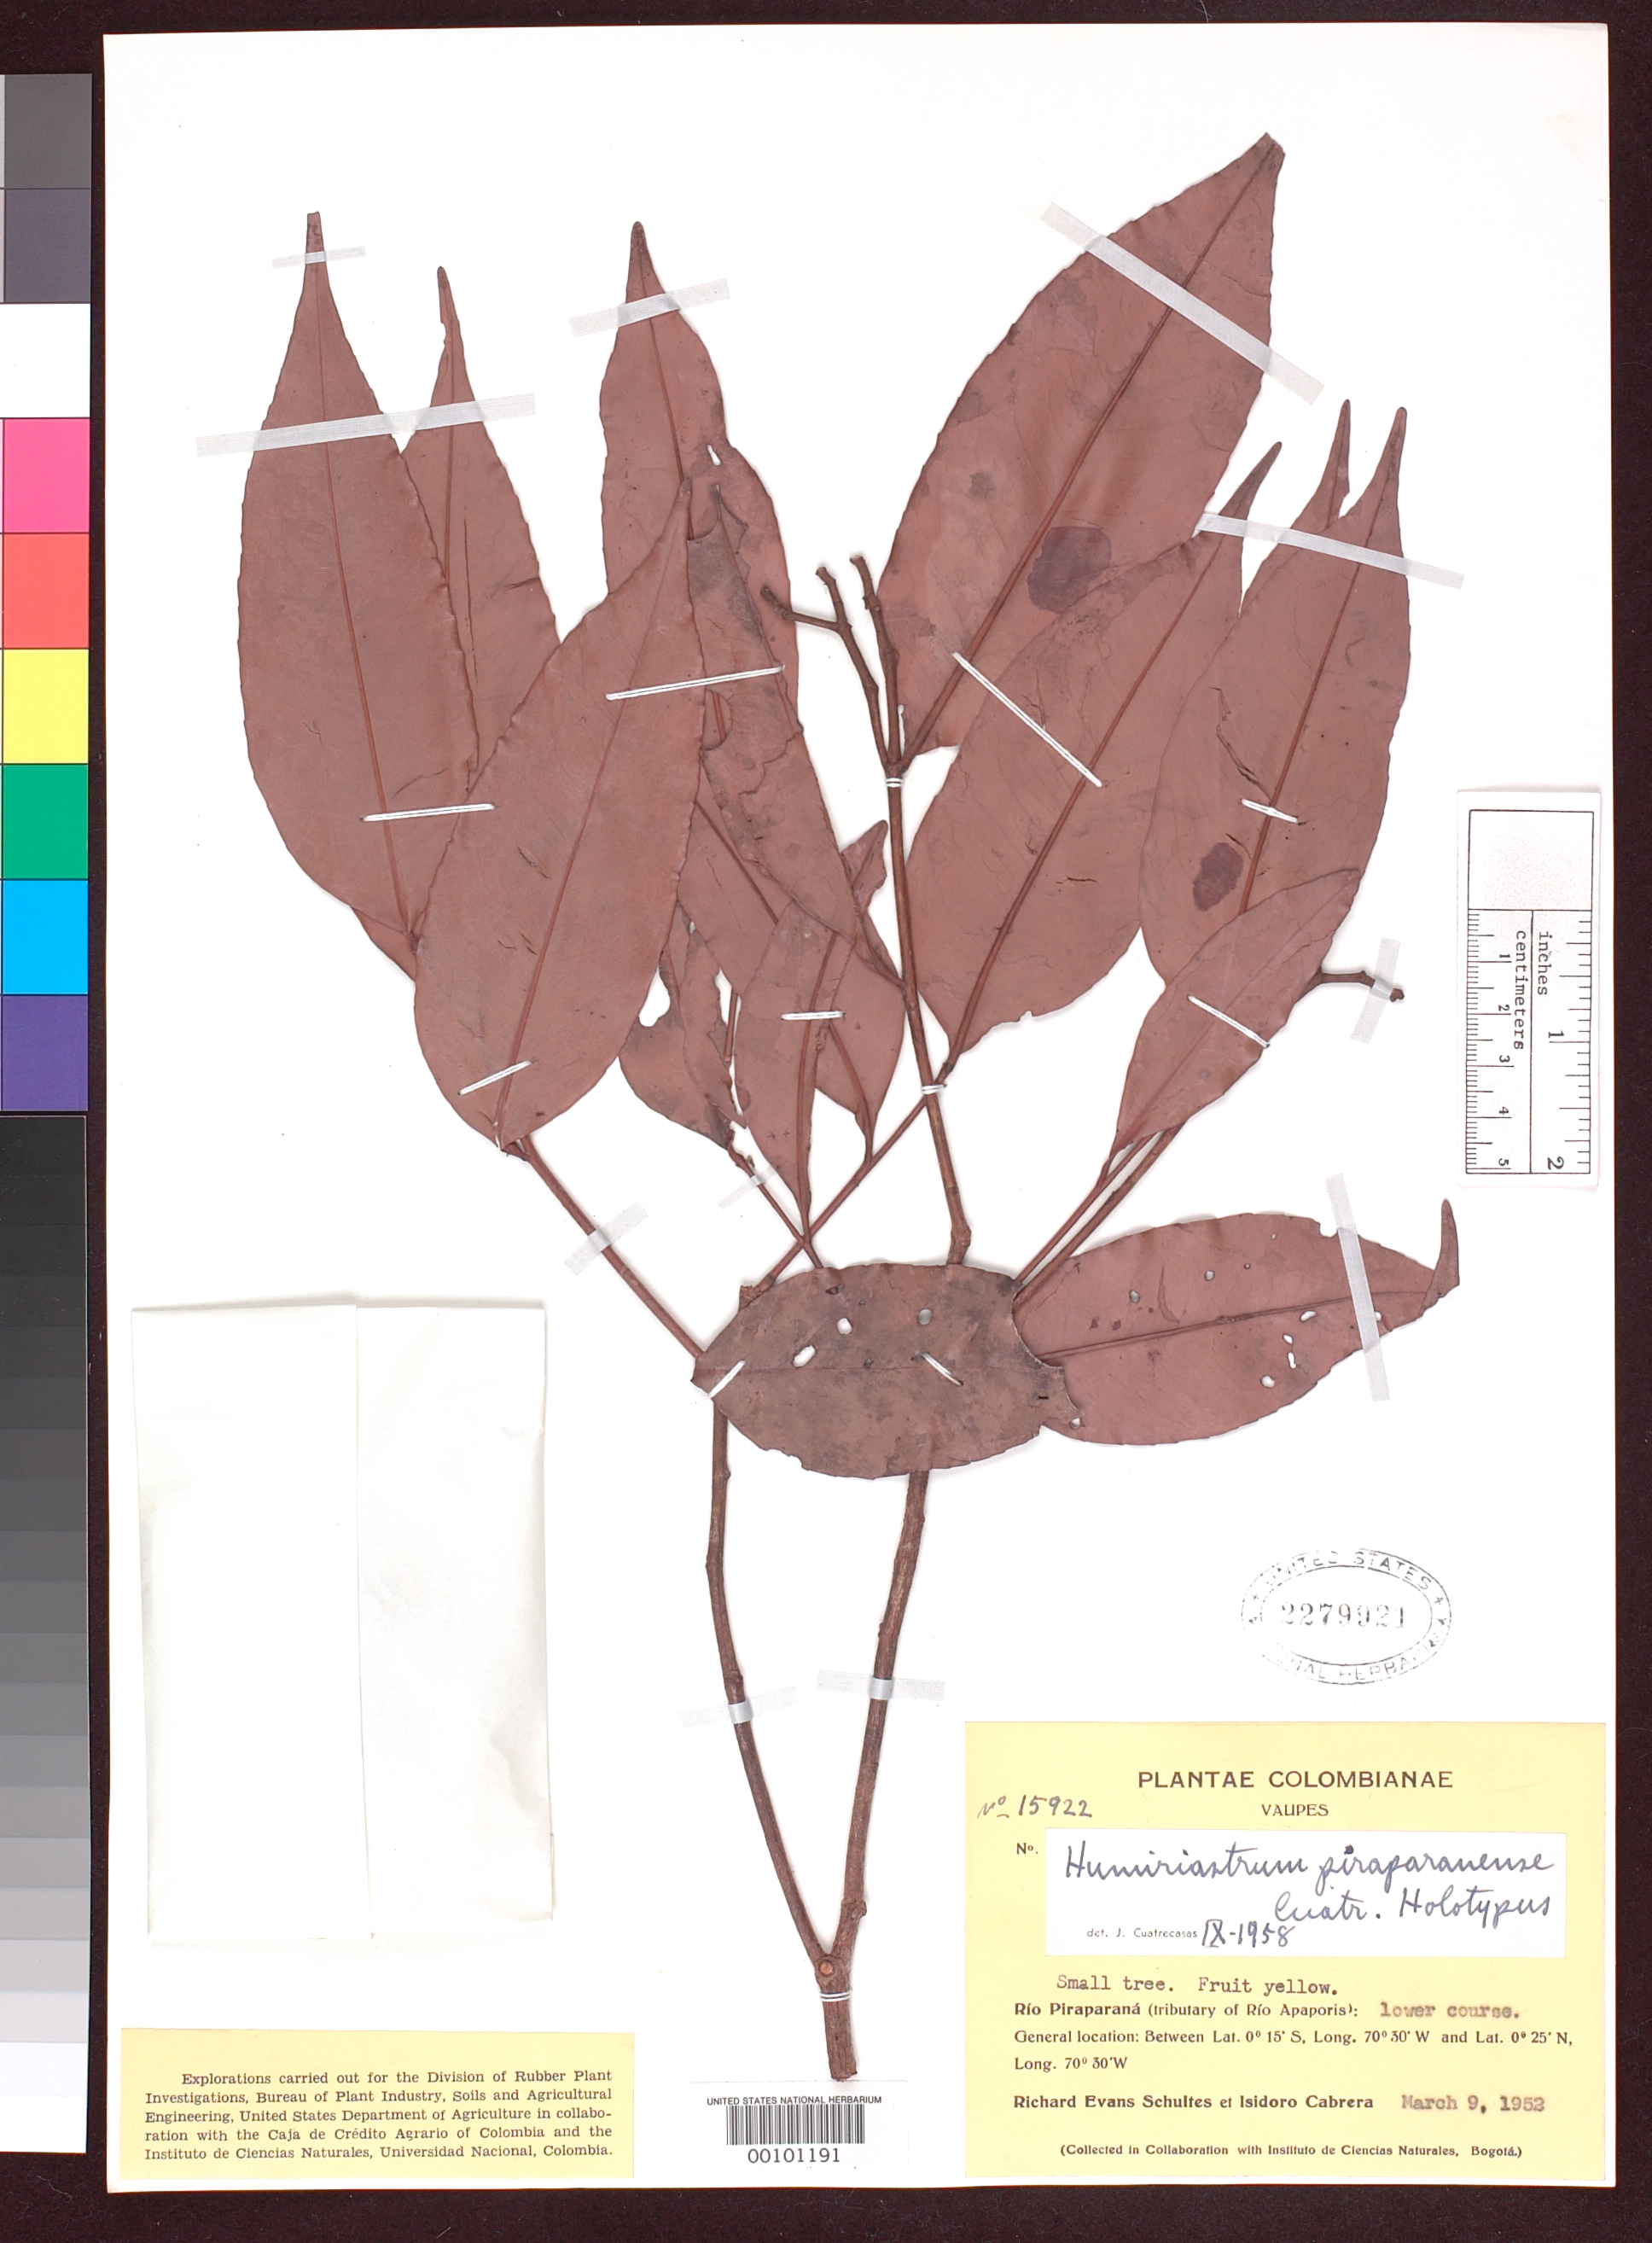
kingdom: Plantae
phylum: Tracheophyta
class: Magnoliopsida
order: Malpighiales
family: Humiriaceae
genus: Humiriastrum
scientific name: Humiriastrum piraparanense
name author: Cuatrec.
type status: Holotype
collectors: R. E. Schultes & I. Cabrera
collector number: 15922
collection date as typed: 09 Mar 1952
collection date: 1952-03-09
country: Colombia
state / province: Vaupés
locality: Rio Piraparana.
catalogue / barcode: US 2279921